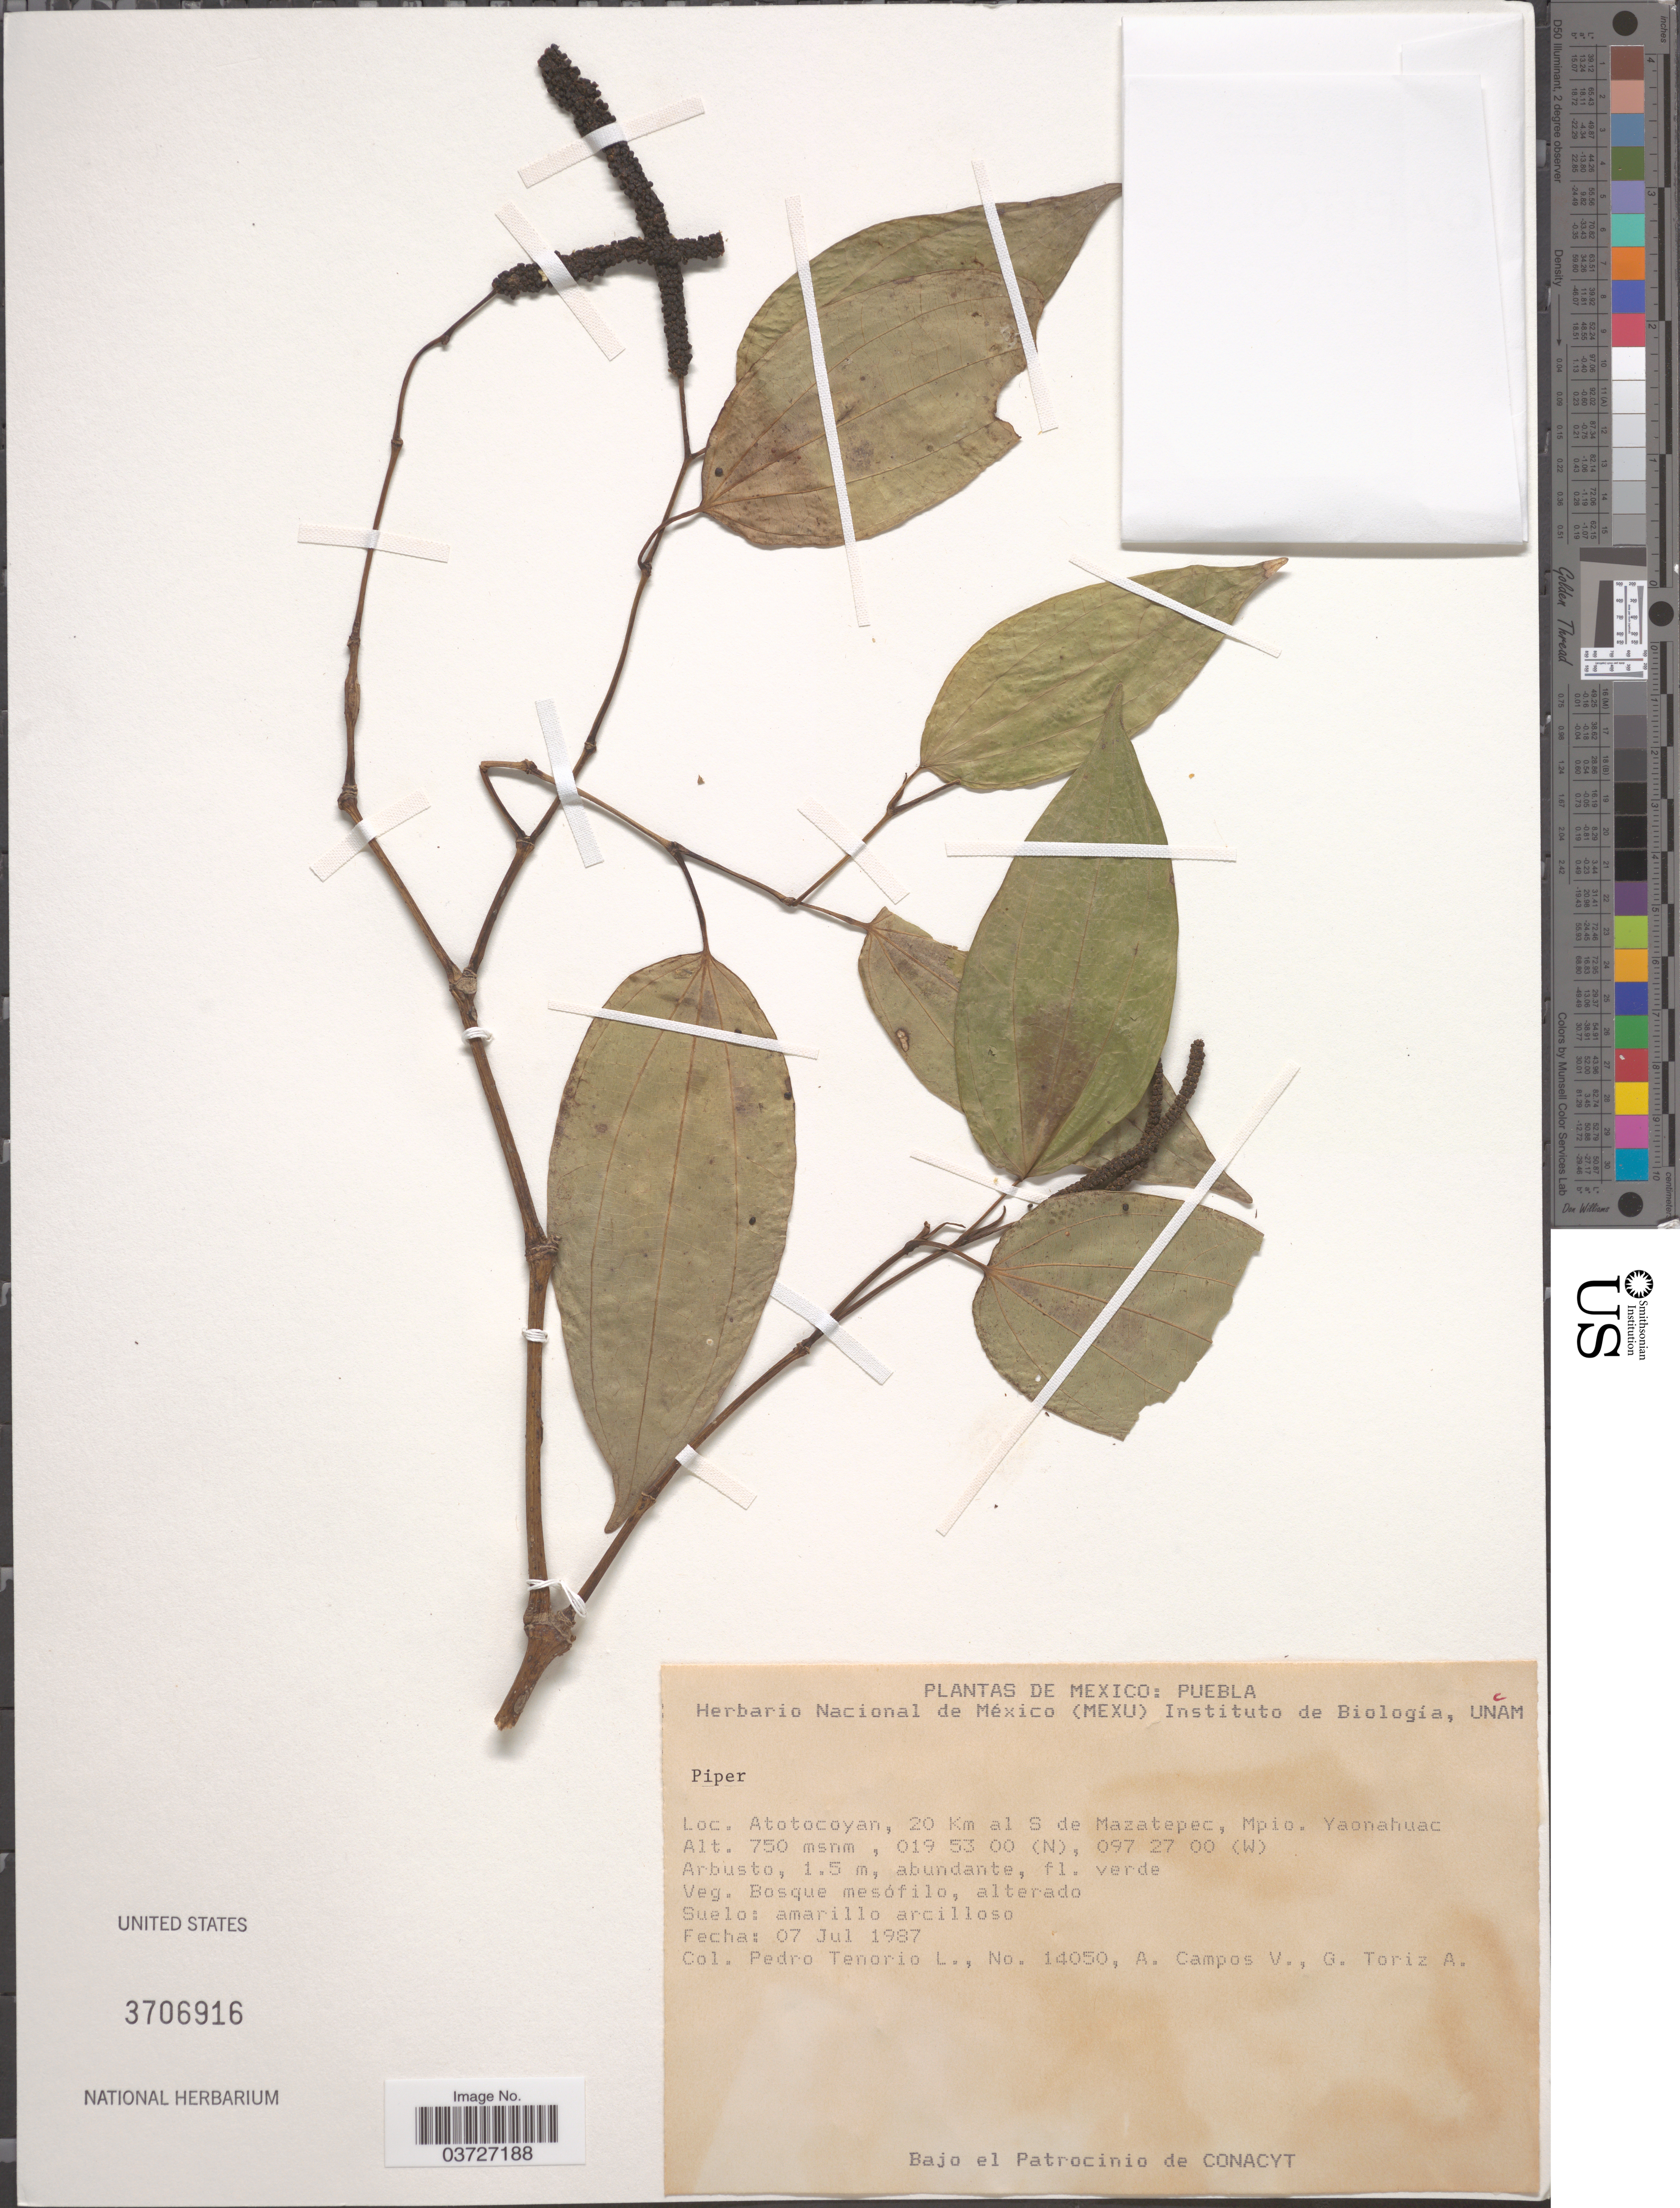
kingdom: Plantae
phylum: Tracheophyta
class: Magnoliopsida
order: Piperales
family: Piperaceae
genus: Piper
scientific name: Piper sp.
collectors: P. Tenorio L., A. Campos V. & G. Toriz A.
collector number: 14050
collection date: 1987-07-07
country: Mexico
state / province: Puebla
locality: Atotocoyan, 20 Km al S de Mazatepec, Mpio. Yaonahuac.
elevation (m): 750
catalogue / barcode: US 3706916